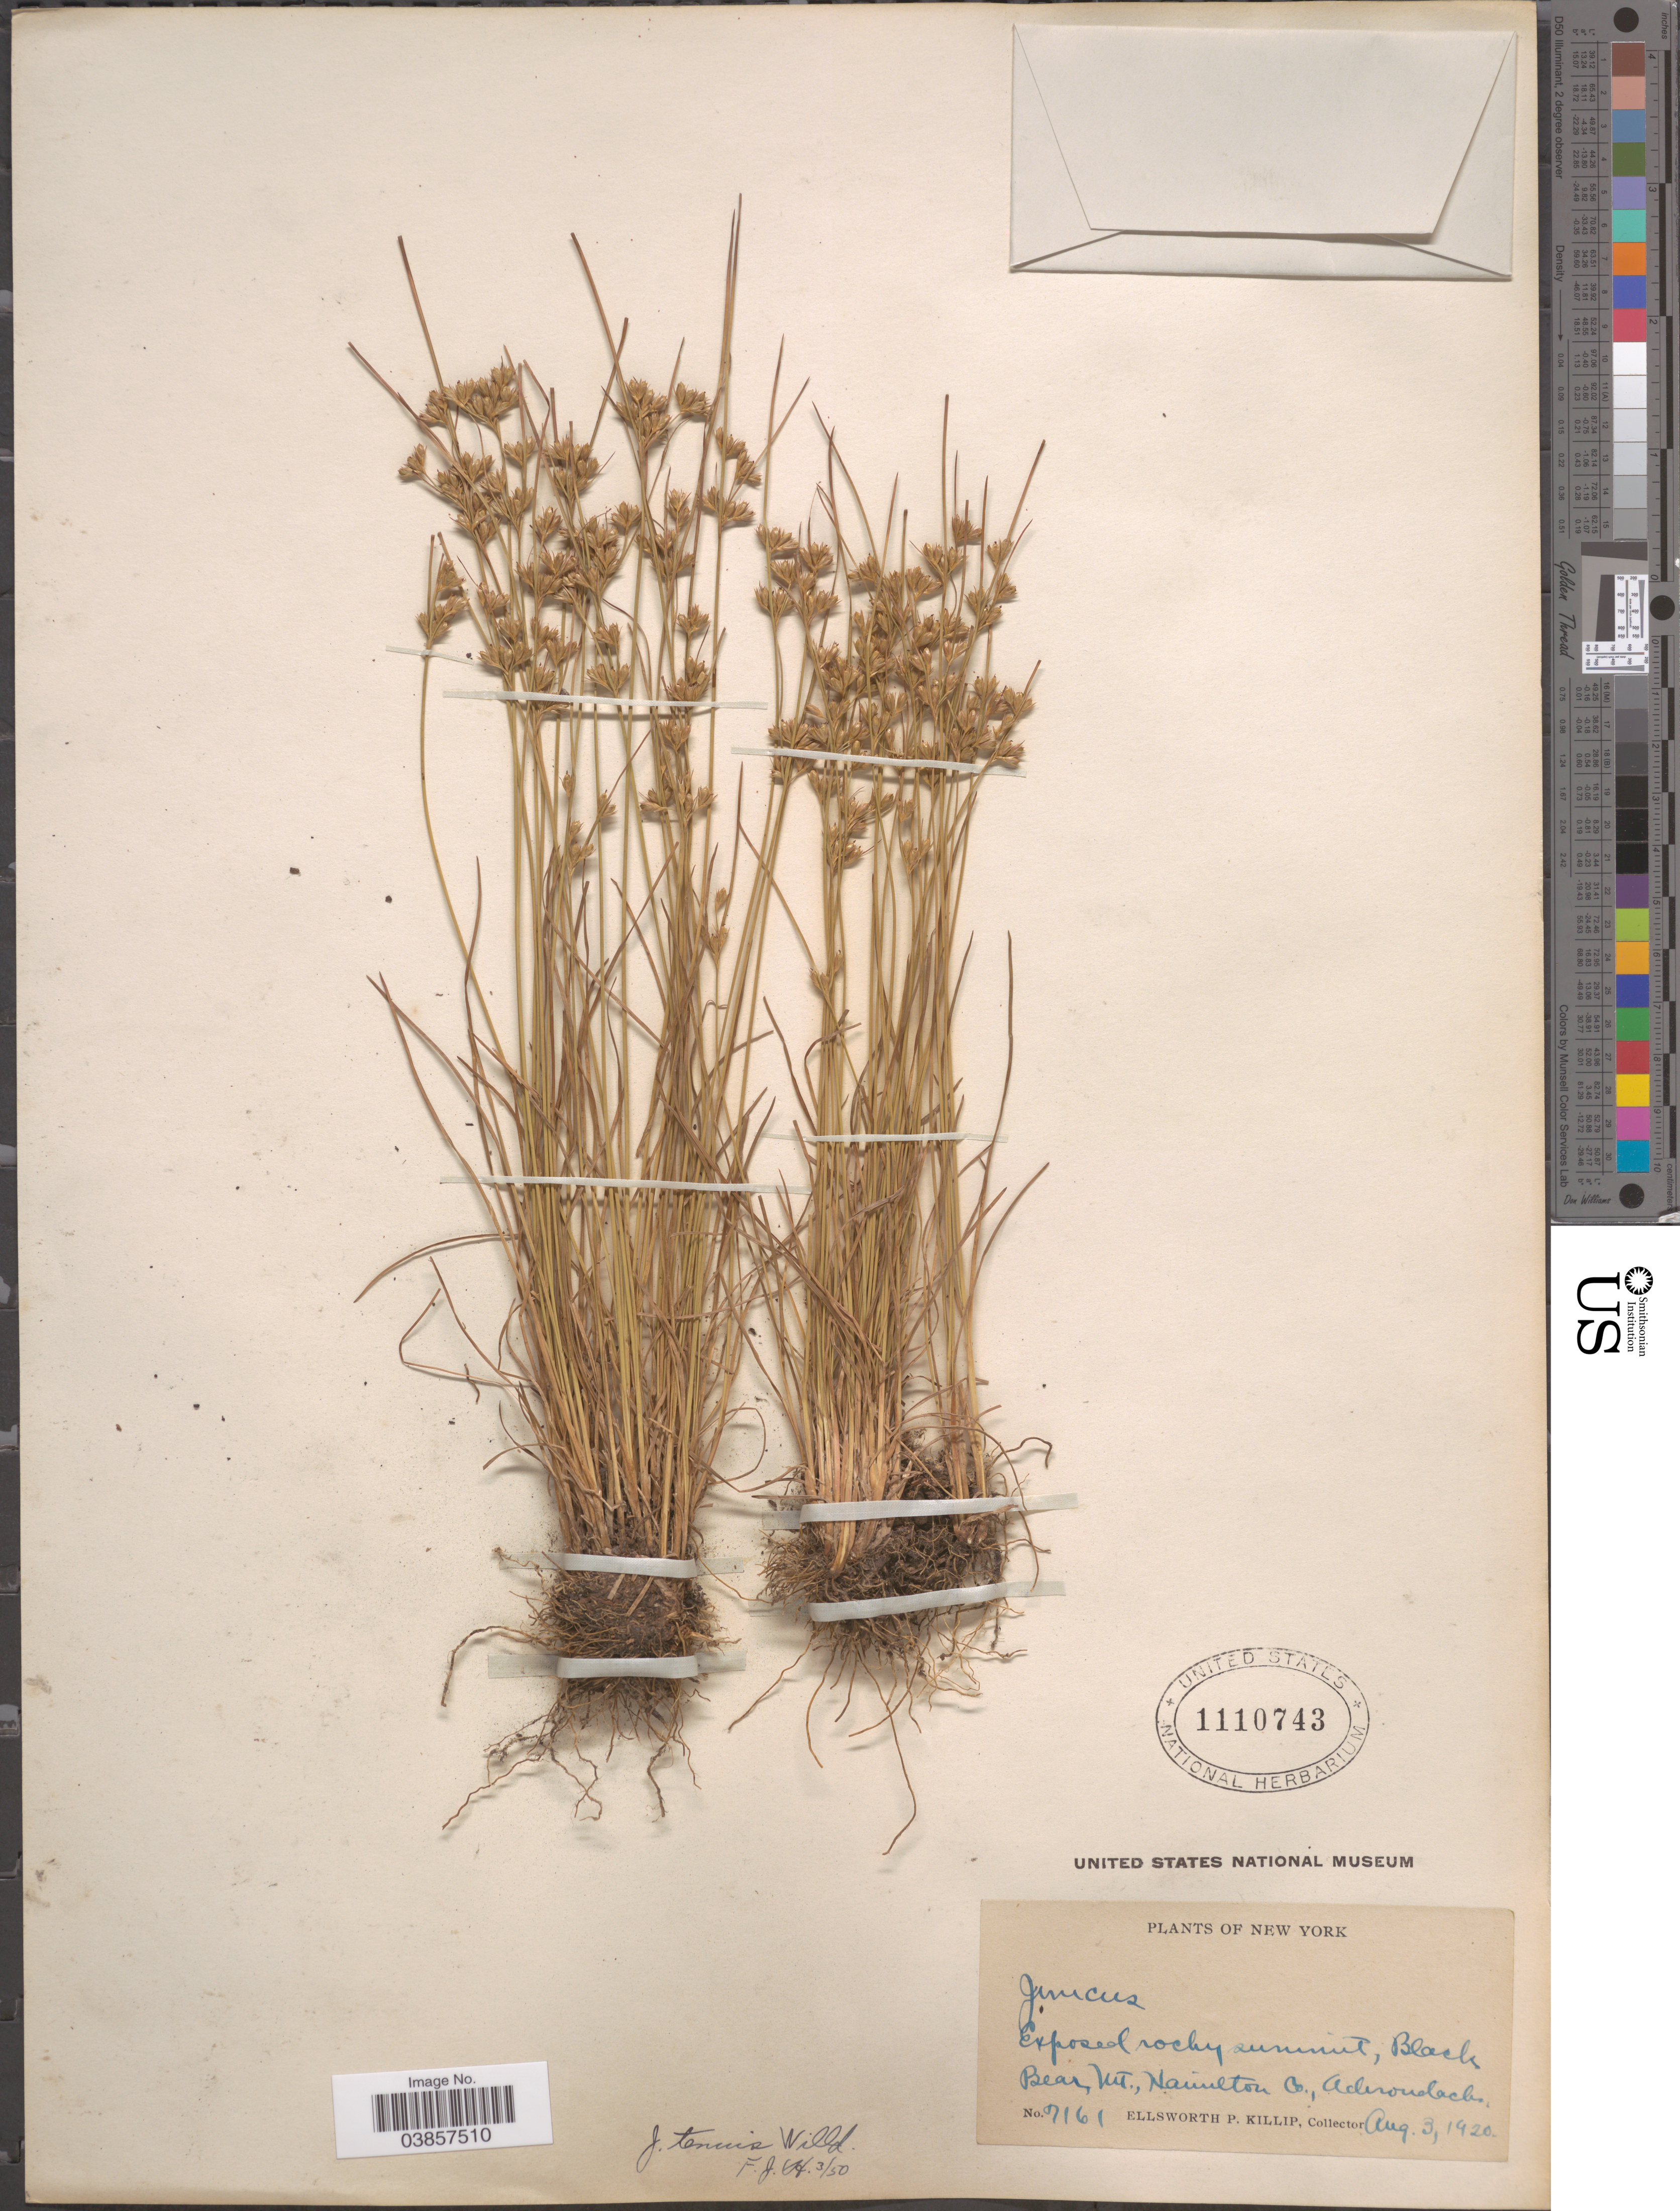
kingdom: Plantae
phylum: Tracheophyta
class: Liliopsida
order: Poales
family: Juncaceae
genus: Juncus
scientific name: Juncus tenuis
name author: Willd.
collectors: E. P. Killip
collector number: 7161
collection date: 1920-08-03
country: United States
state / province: New York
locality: Black Bear, Mt., Naimlton8 Co., Aderondack.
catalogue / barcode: US 1110743